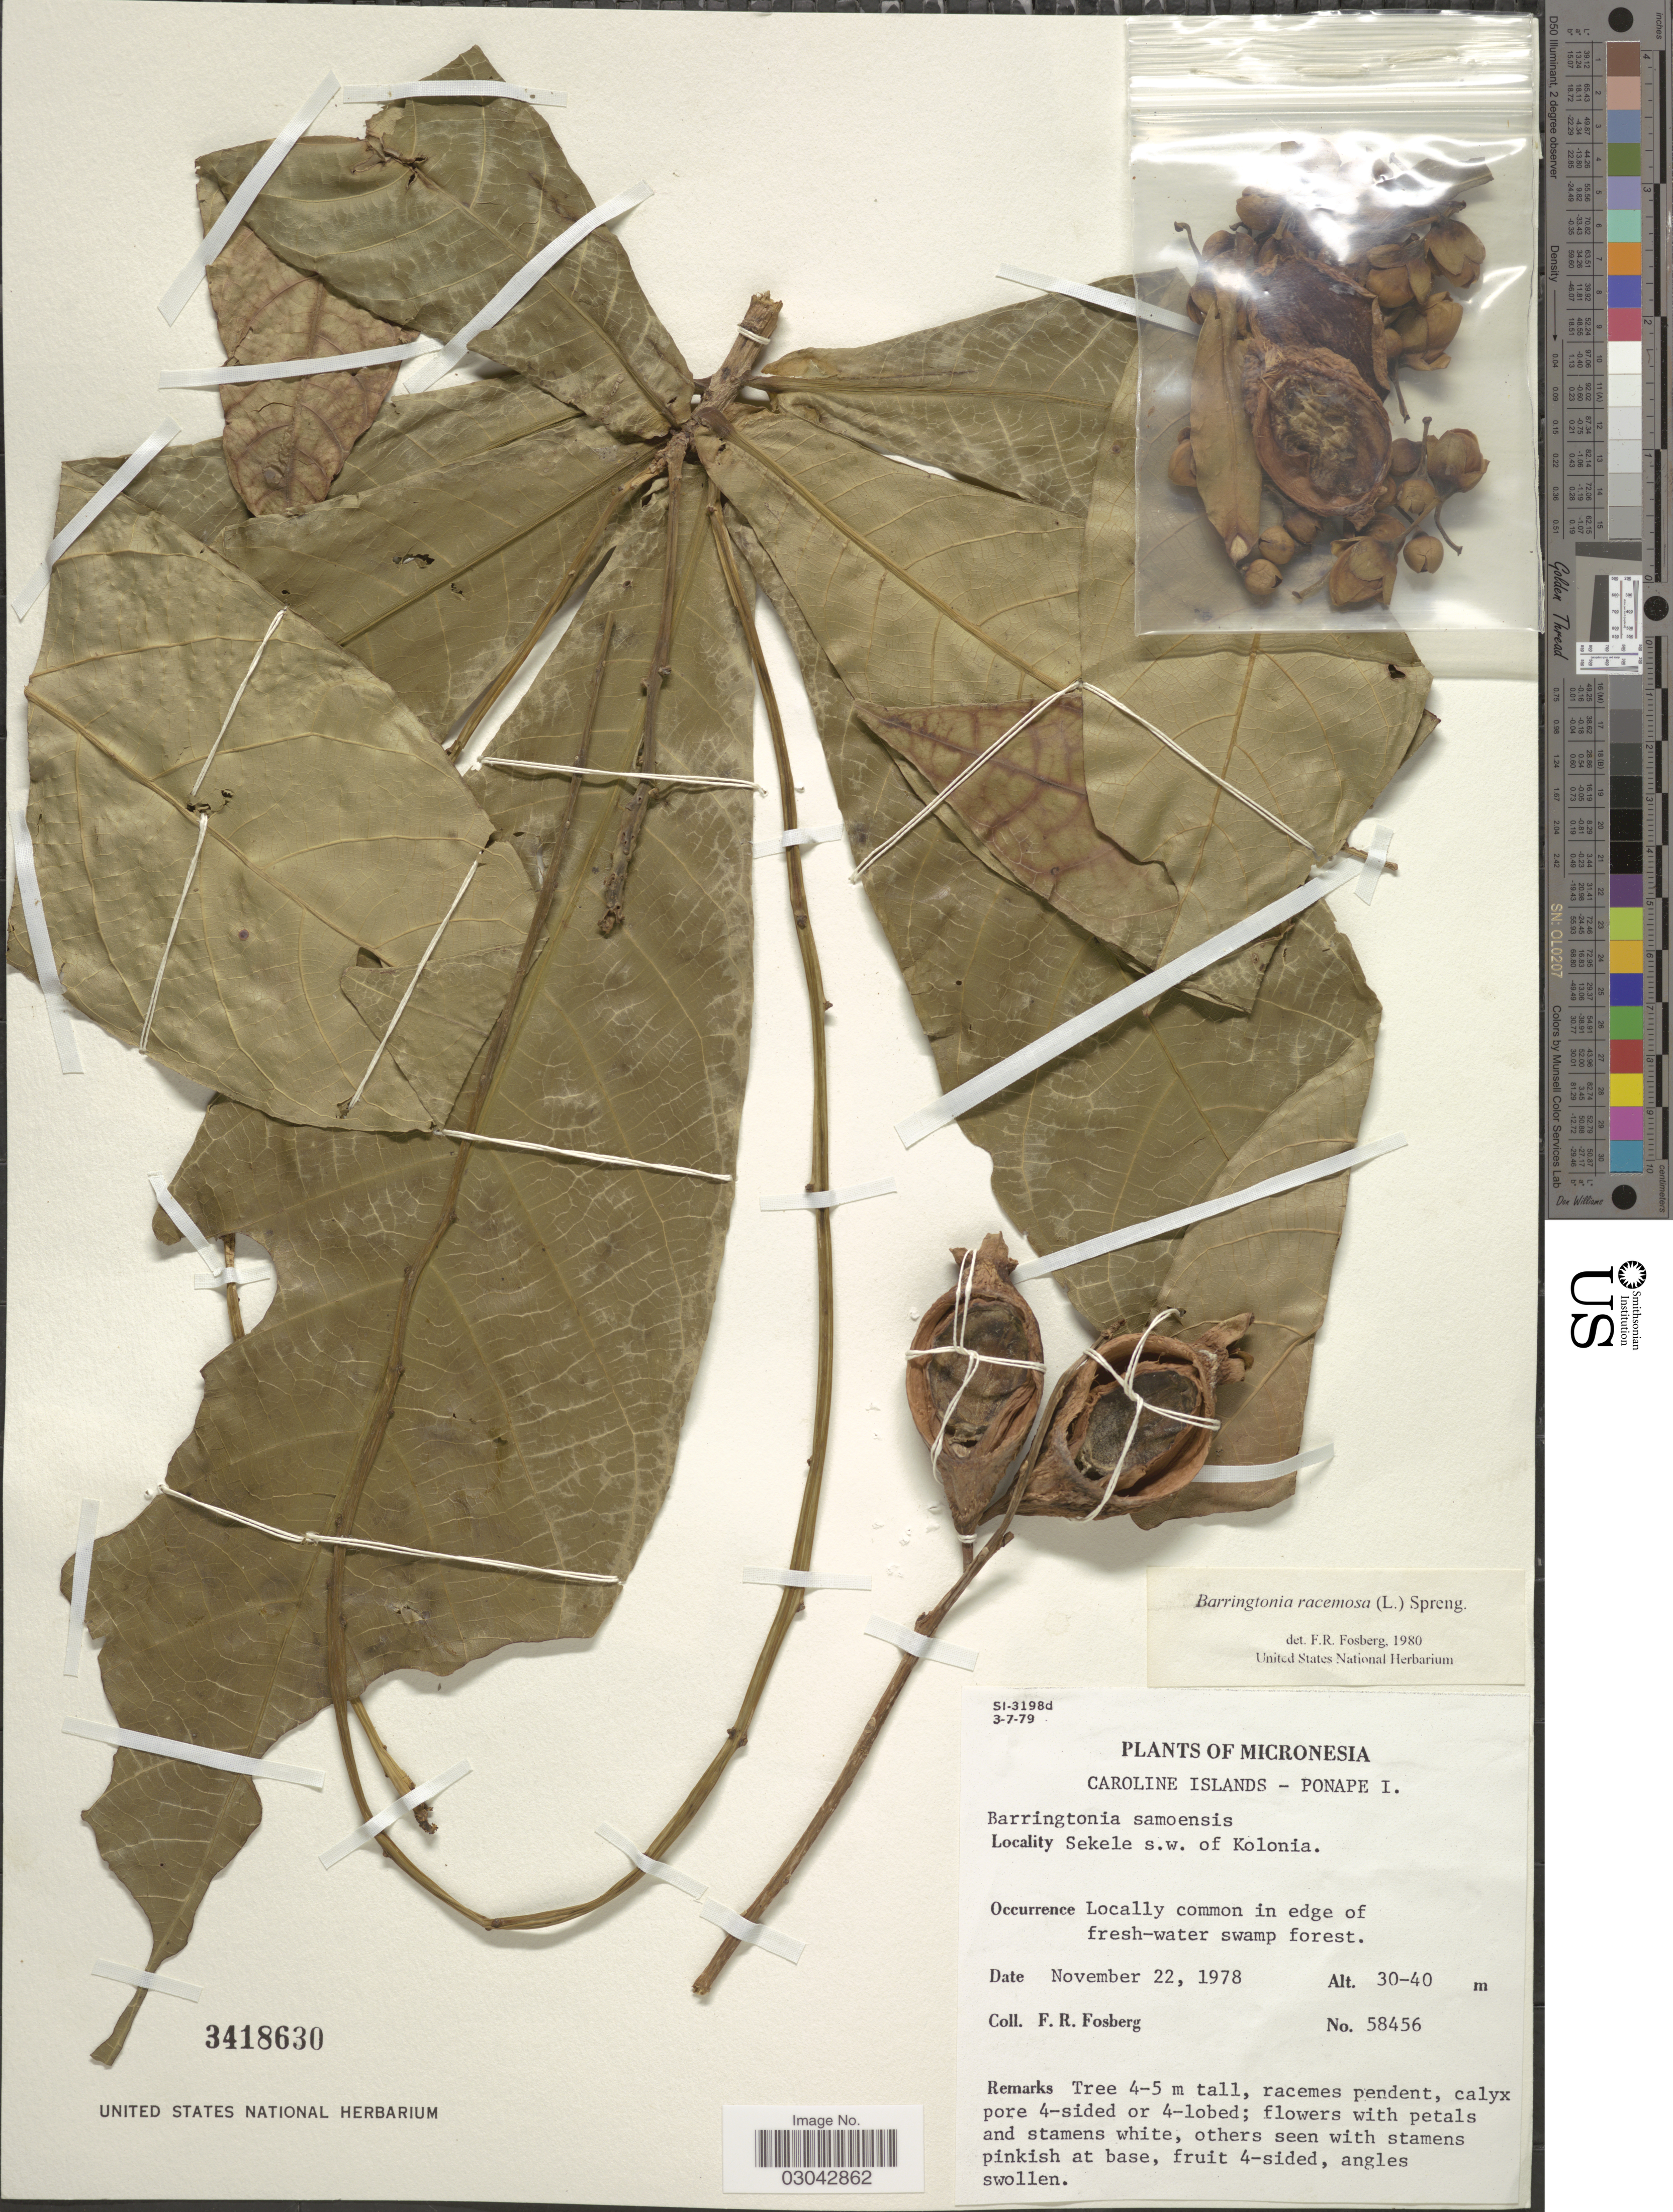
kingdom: Plantae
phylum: Tracheophyta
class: Magnoliopsida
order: Ericales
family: Lecythidaceae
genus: Barringtonia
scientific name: Barringtonia racemosa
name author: (L.) Spreng.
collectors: F. R. Fosberg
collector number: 58456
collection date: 1978-11-22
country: Micronesia, Federated States of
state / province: Pohnpei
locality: Micronesia, Caroline Islands - Ponape I., Sekele s.w. of Kolonia.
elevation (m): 30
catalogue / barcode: US 3418630